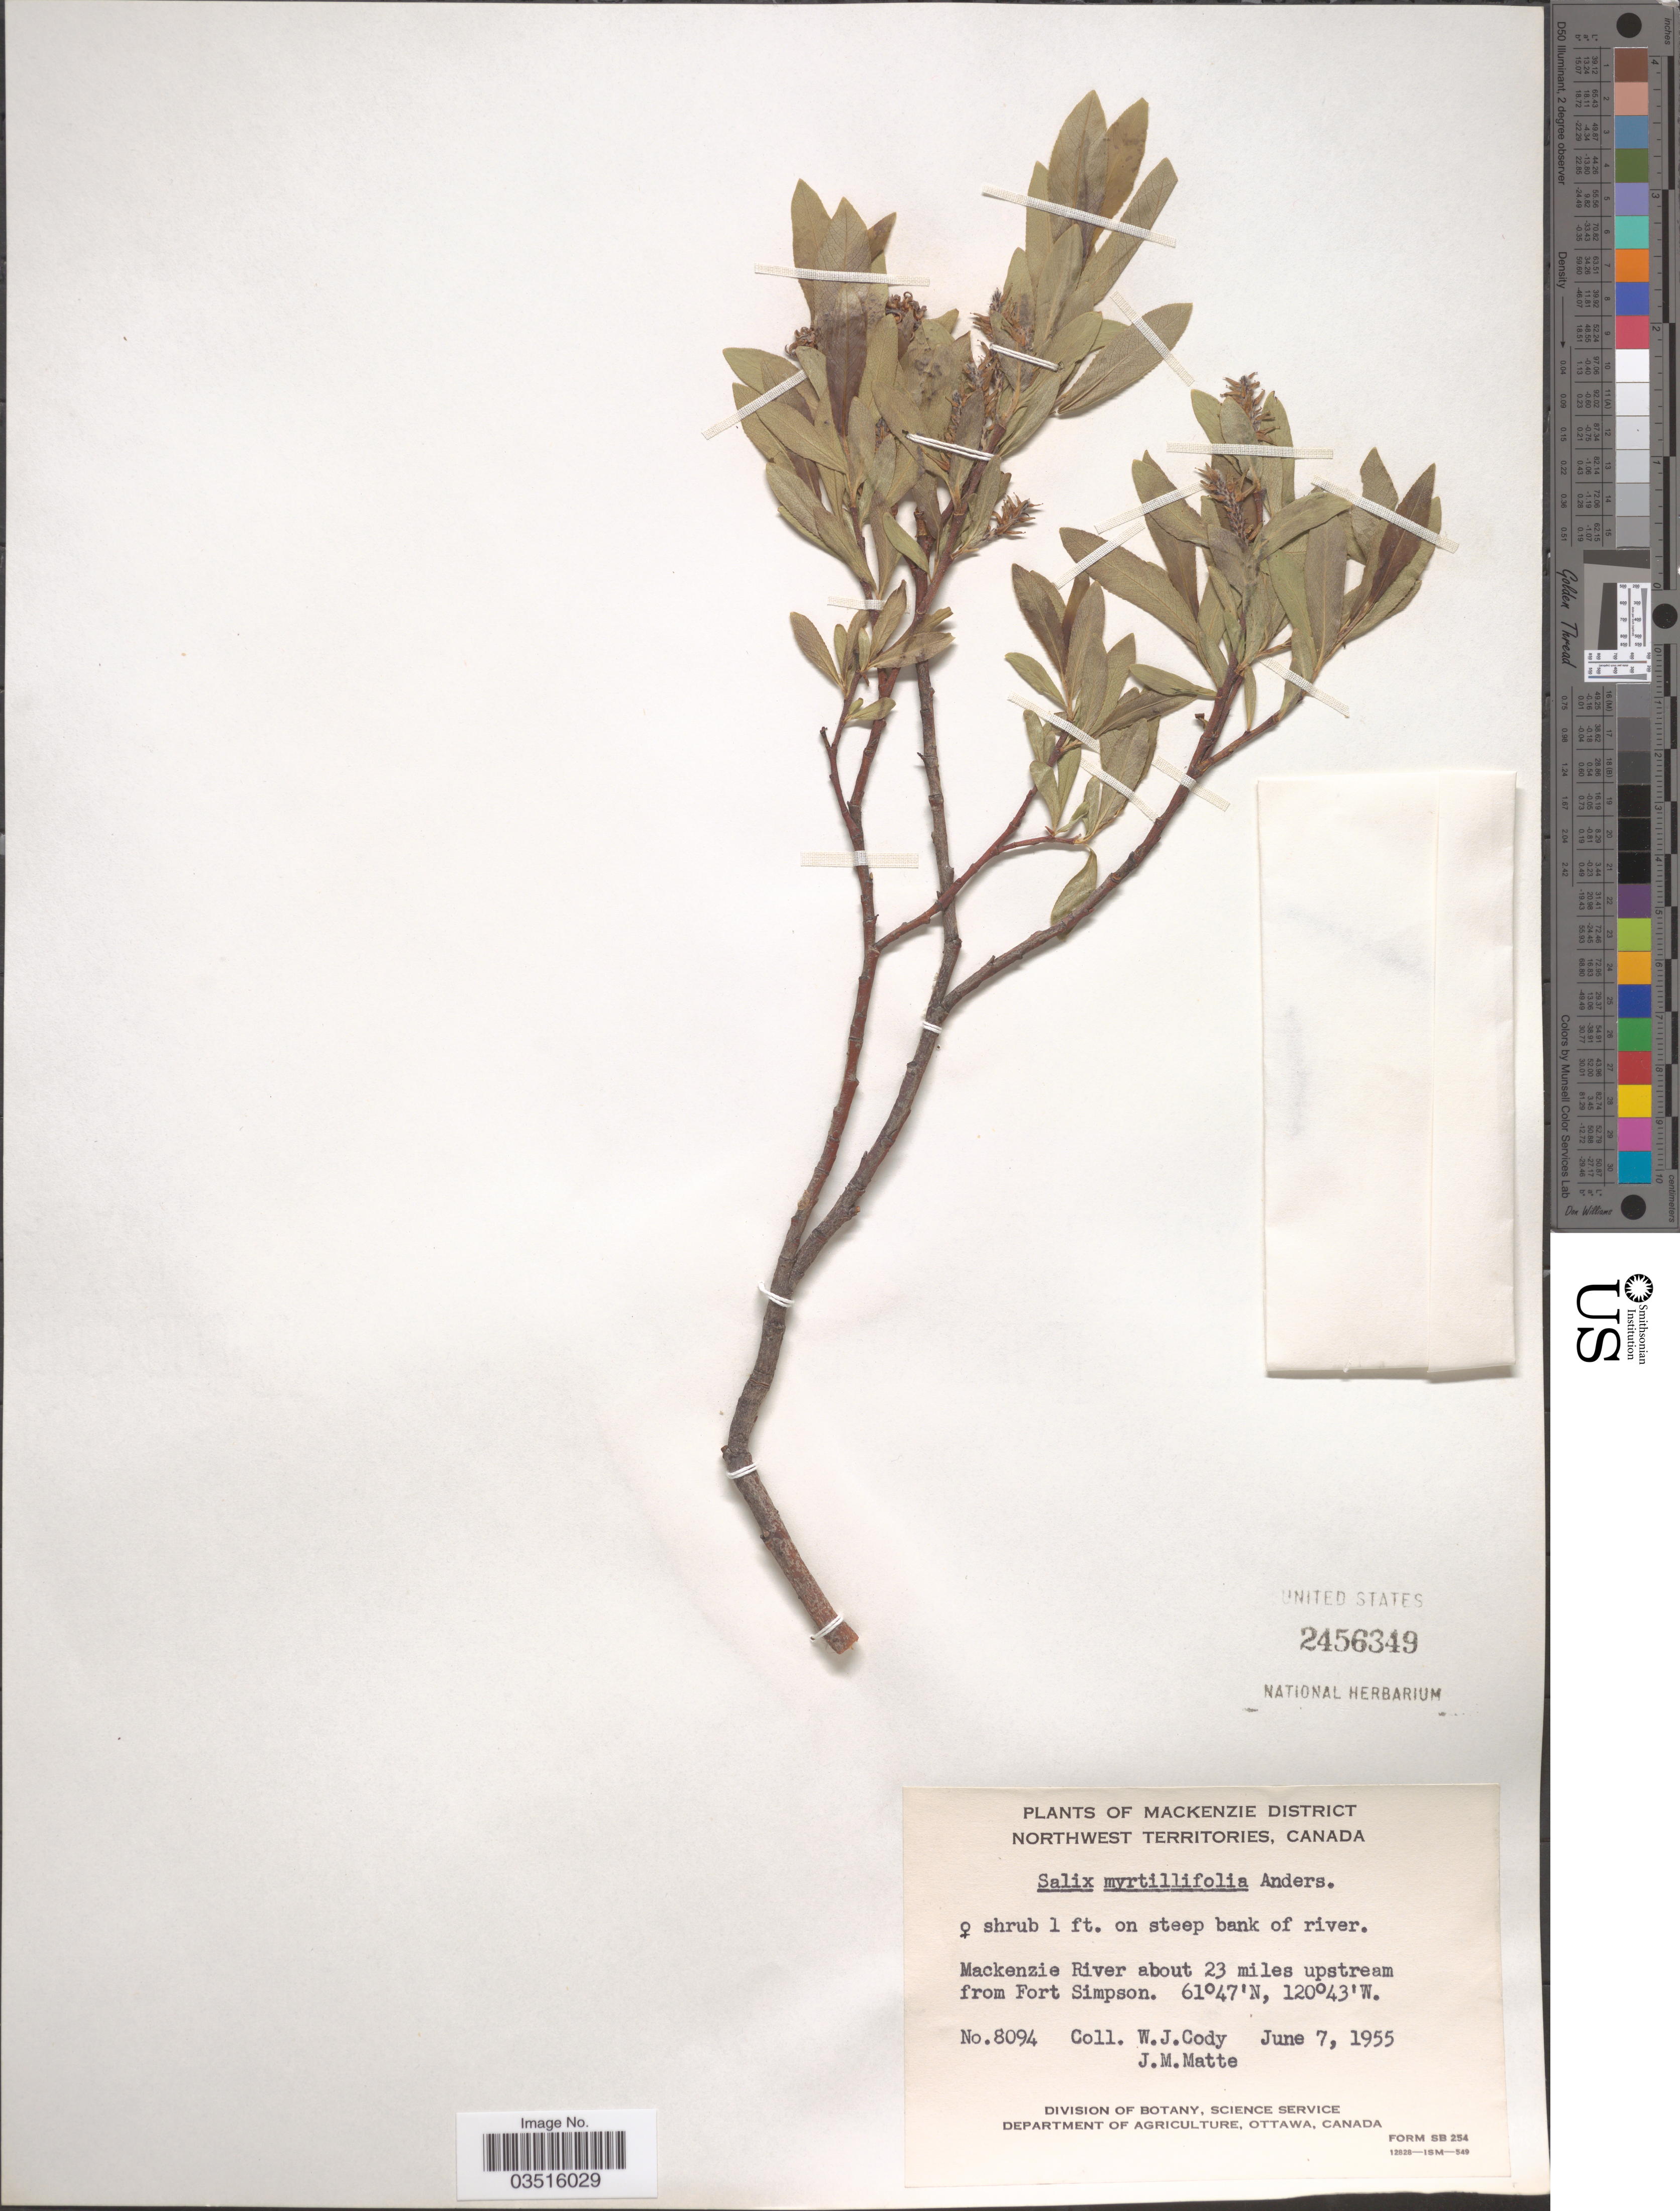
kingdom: Plantae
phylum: Tracheophyta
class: Magnoliopsida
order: Malpighiales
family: Salicaceae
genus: Salix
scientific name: Salix myrtillifolia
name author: Andersson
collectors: W. Cody & J. Matte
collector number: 8094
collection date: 1955-06-07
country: Canada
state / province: Northwest Territories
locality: Mackenzie District. Mackenzie River about 23 miles upstream from Fort Simpson.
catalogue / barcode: US 2456349